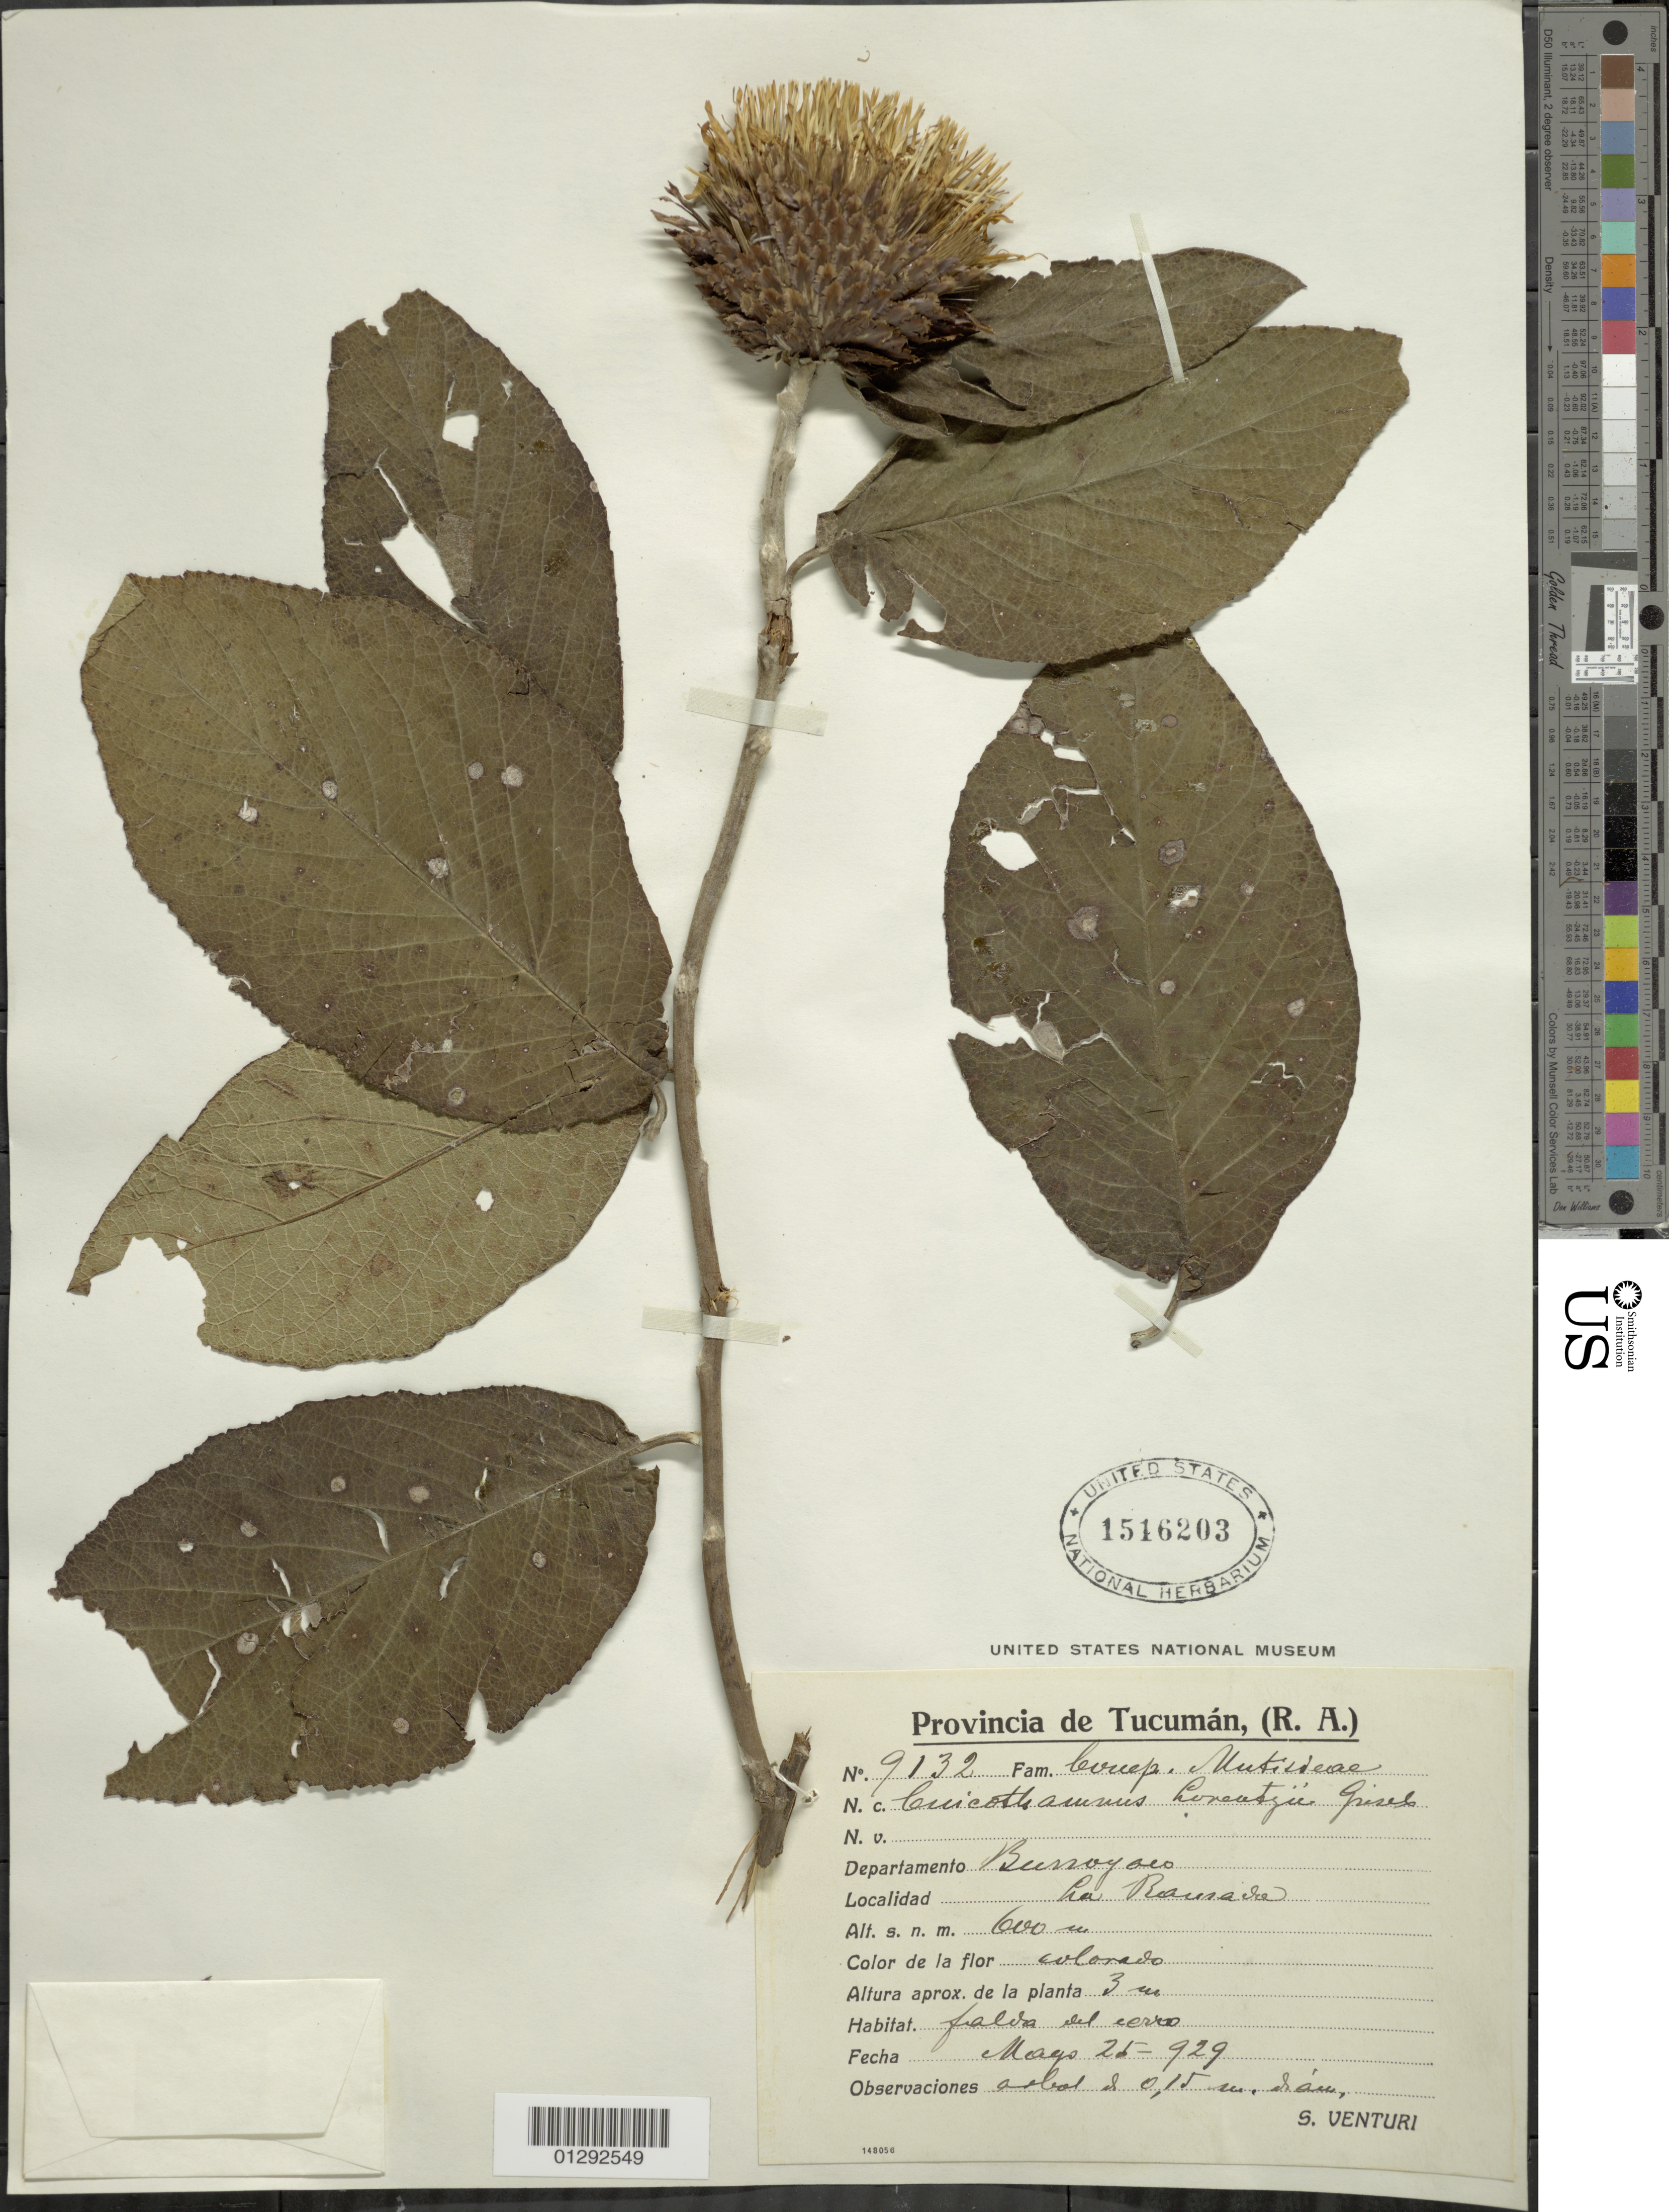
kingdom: Plantae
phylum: Tracheophyta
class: Magnoliopsida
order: Asterales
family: Asteraceae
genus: Cnicothamnus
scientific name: Cnicothamnus lorentzii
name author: Griseb.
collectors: S. Venturi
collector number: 9132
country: Argentina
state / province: Tucumán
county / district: Burruyacú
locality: La Raurada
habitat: falda del cerro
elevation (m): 600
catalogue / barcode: US 1516203